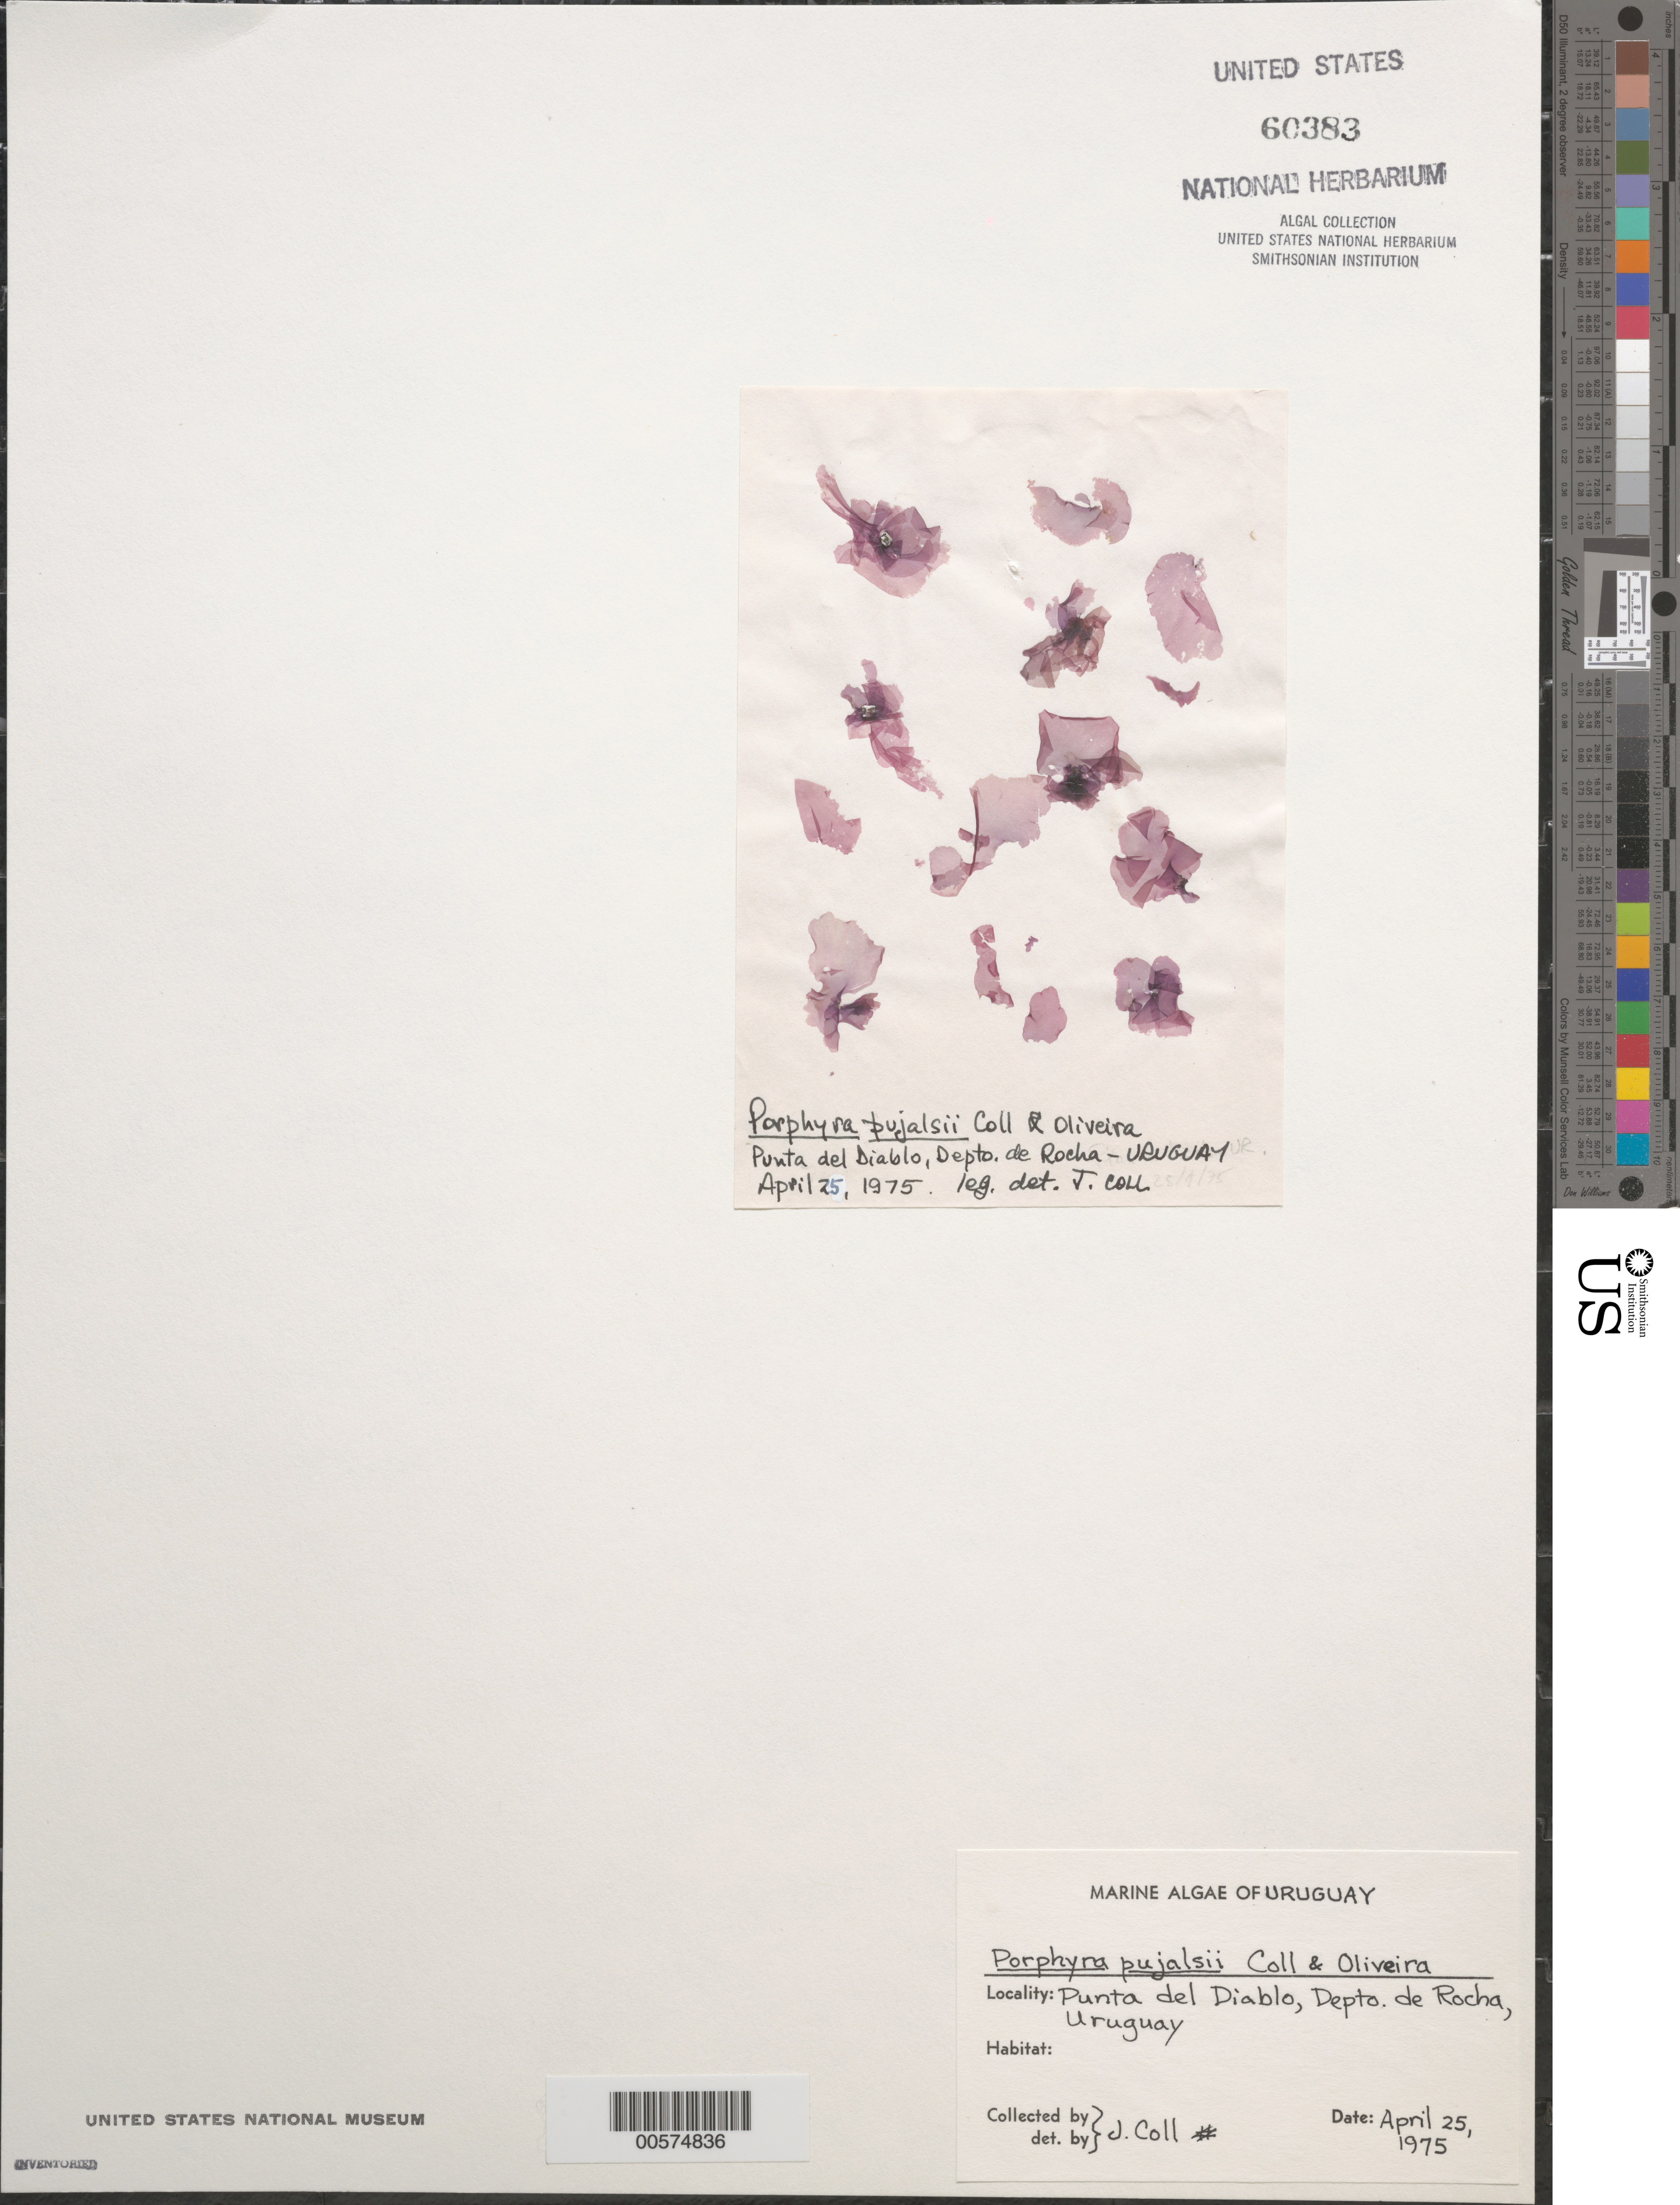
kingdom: Plantae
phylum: Rhodophyta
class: Bangiophyceae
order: Bangiales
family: Bangiaceae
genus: Porphyra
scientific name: Porphyra pujalsii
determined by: Coll, P.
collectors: J. Coll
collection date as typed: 25 Apr 1975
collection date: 1975-04-25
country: Uruguay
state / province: Rocha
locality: Punta del Diablo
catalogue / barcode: US 60383